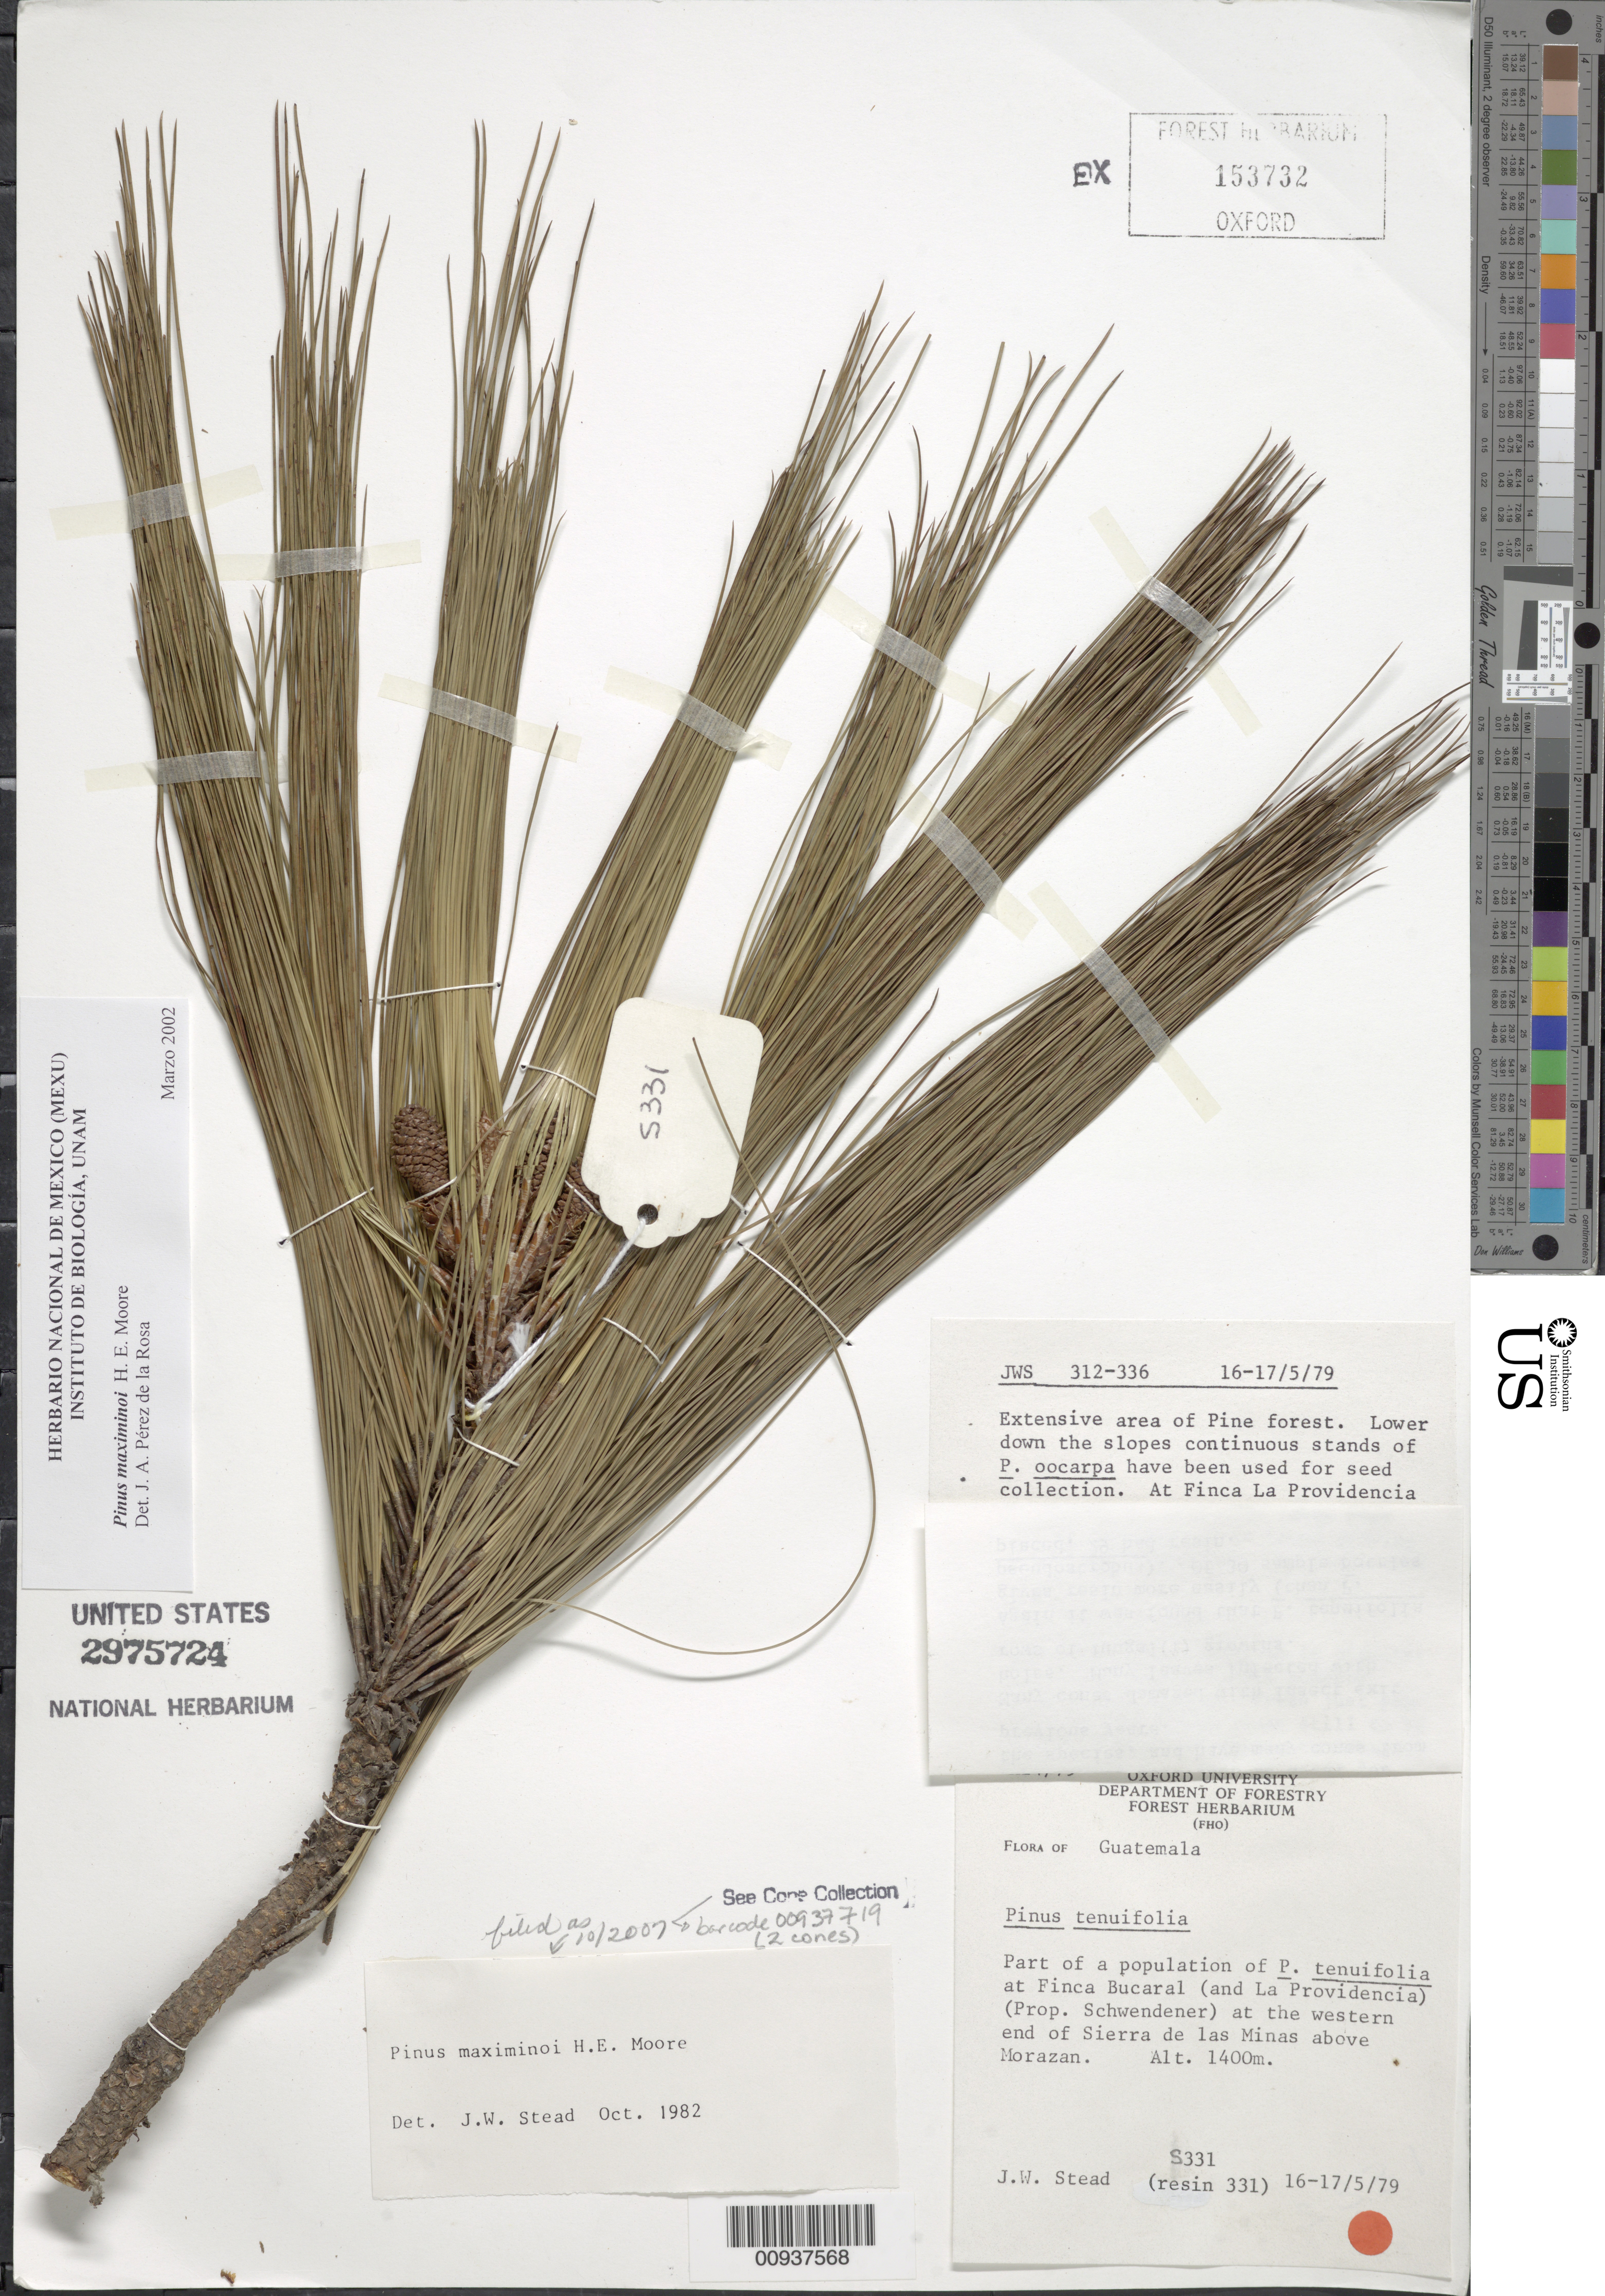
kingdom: Plantae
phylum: Tracheophyta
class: Pinopsida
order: Pinales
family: Pinaceae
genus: Pinus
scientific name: Pinus maximinoi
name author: H.E. Moore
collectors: J. Stead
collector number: S331 (resin 331)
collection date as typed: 16 May 1979 to 17 May 1979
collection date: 1979-05-16/1979-05-17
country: Guatemala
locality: At Finca Bucaral (and La Providencia) (Prop. Schwendener) at the western end of Sierra de las Minas above Morazán.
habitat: Pine forest. Moist fertile area. Lower down the slopes continuous stands of P. oocarpa. At Finca La Providencia P. tenuifolia gradually takes over from P. oocarpa & is found growing over thick undergrowth & later over coffee.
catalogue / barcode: US 2975724